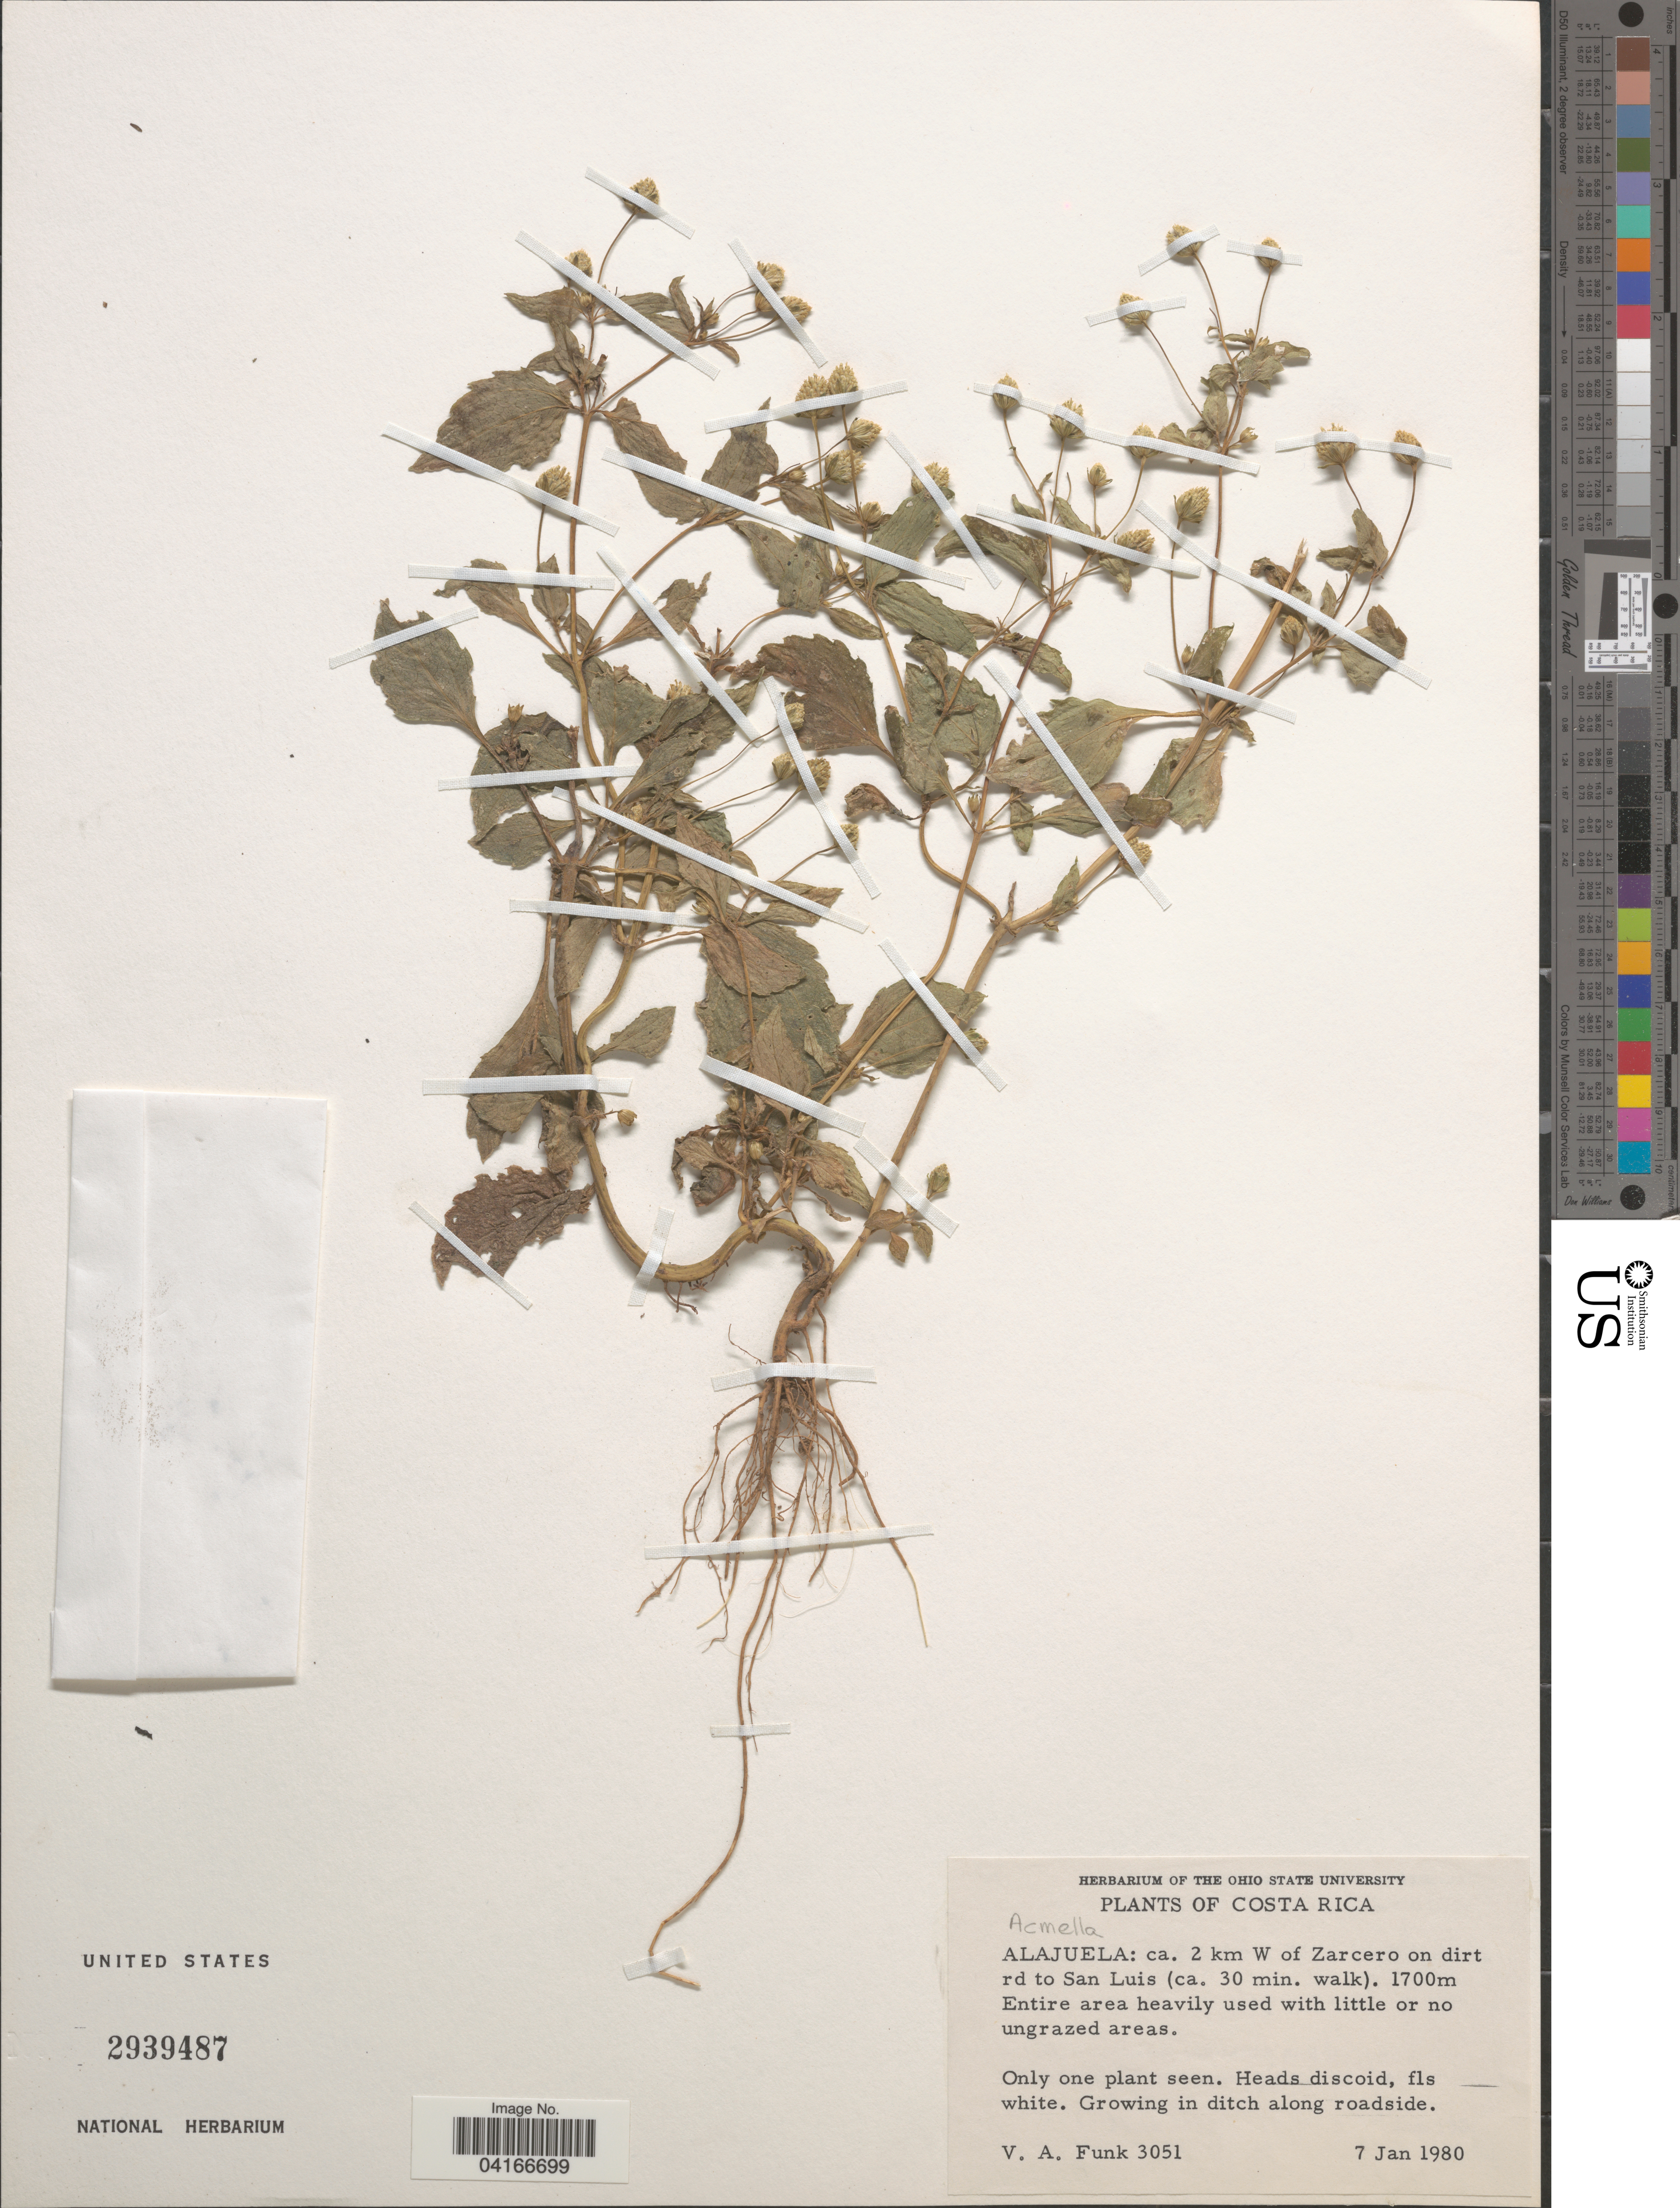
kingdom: Plantae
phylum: Tracheophyta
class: Magnoliopsida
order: Asterales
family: Asteraceae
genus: Acmella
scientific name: Acmella sp.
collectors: V. Funk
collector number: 3051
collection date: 1980-01-07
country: Costa Rica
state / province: Alajuela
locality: Ca. 2 km W of Zarcero on dirt rd to San Luis (ca. 30 min. walk).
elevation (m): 1700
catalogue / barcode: US 2939487